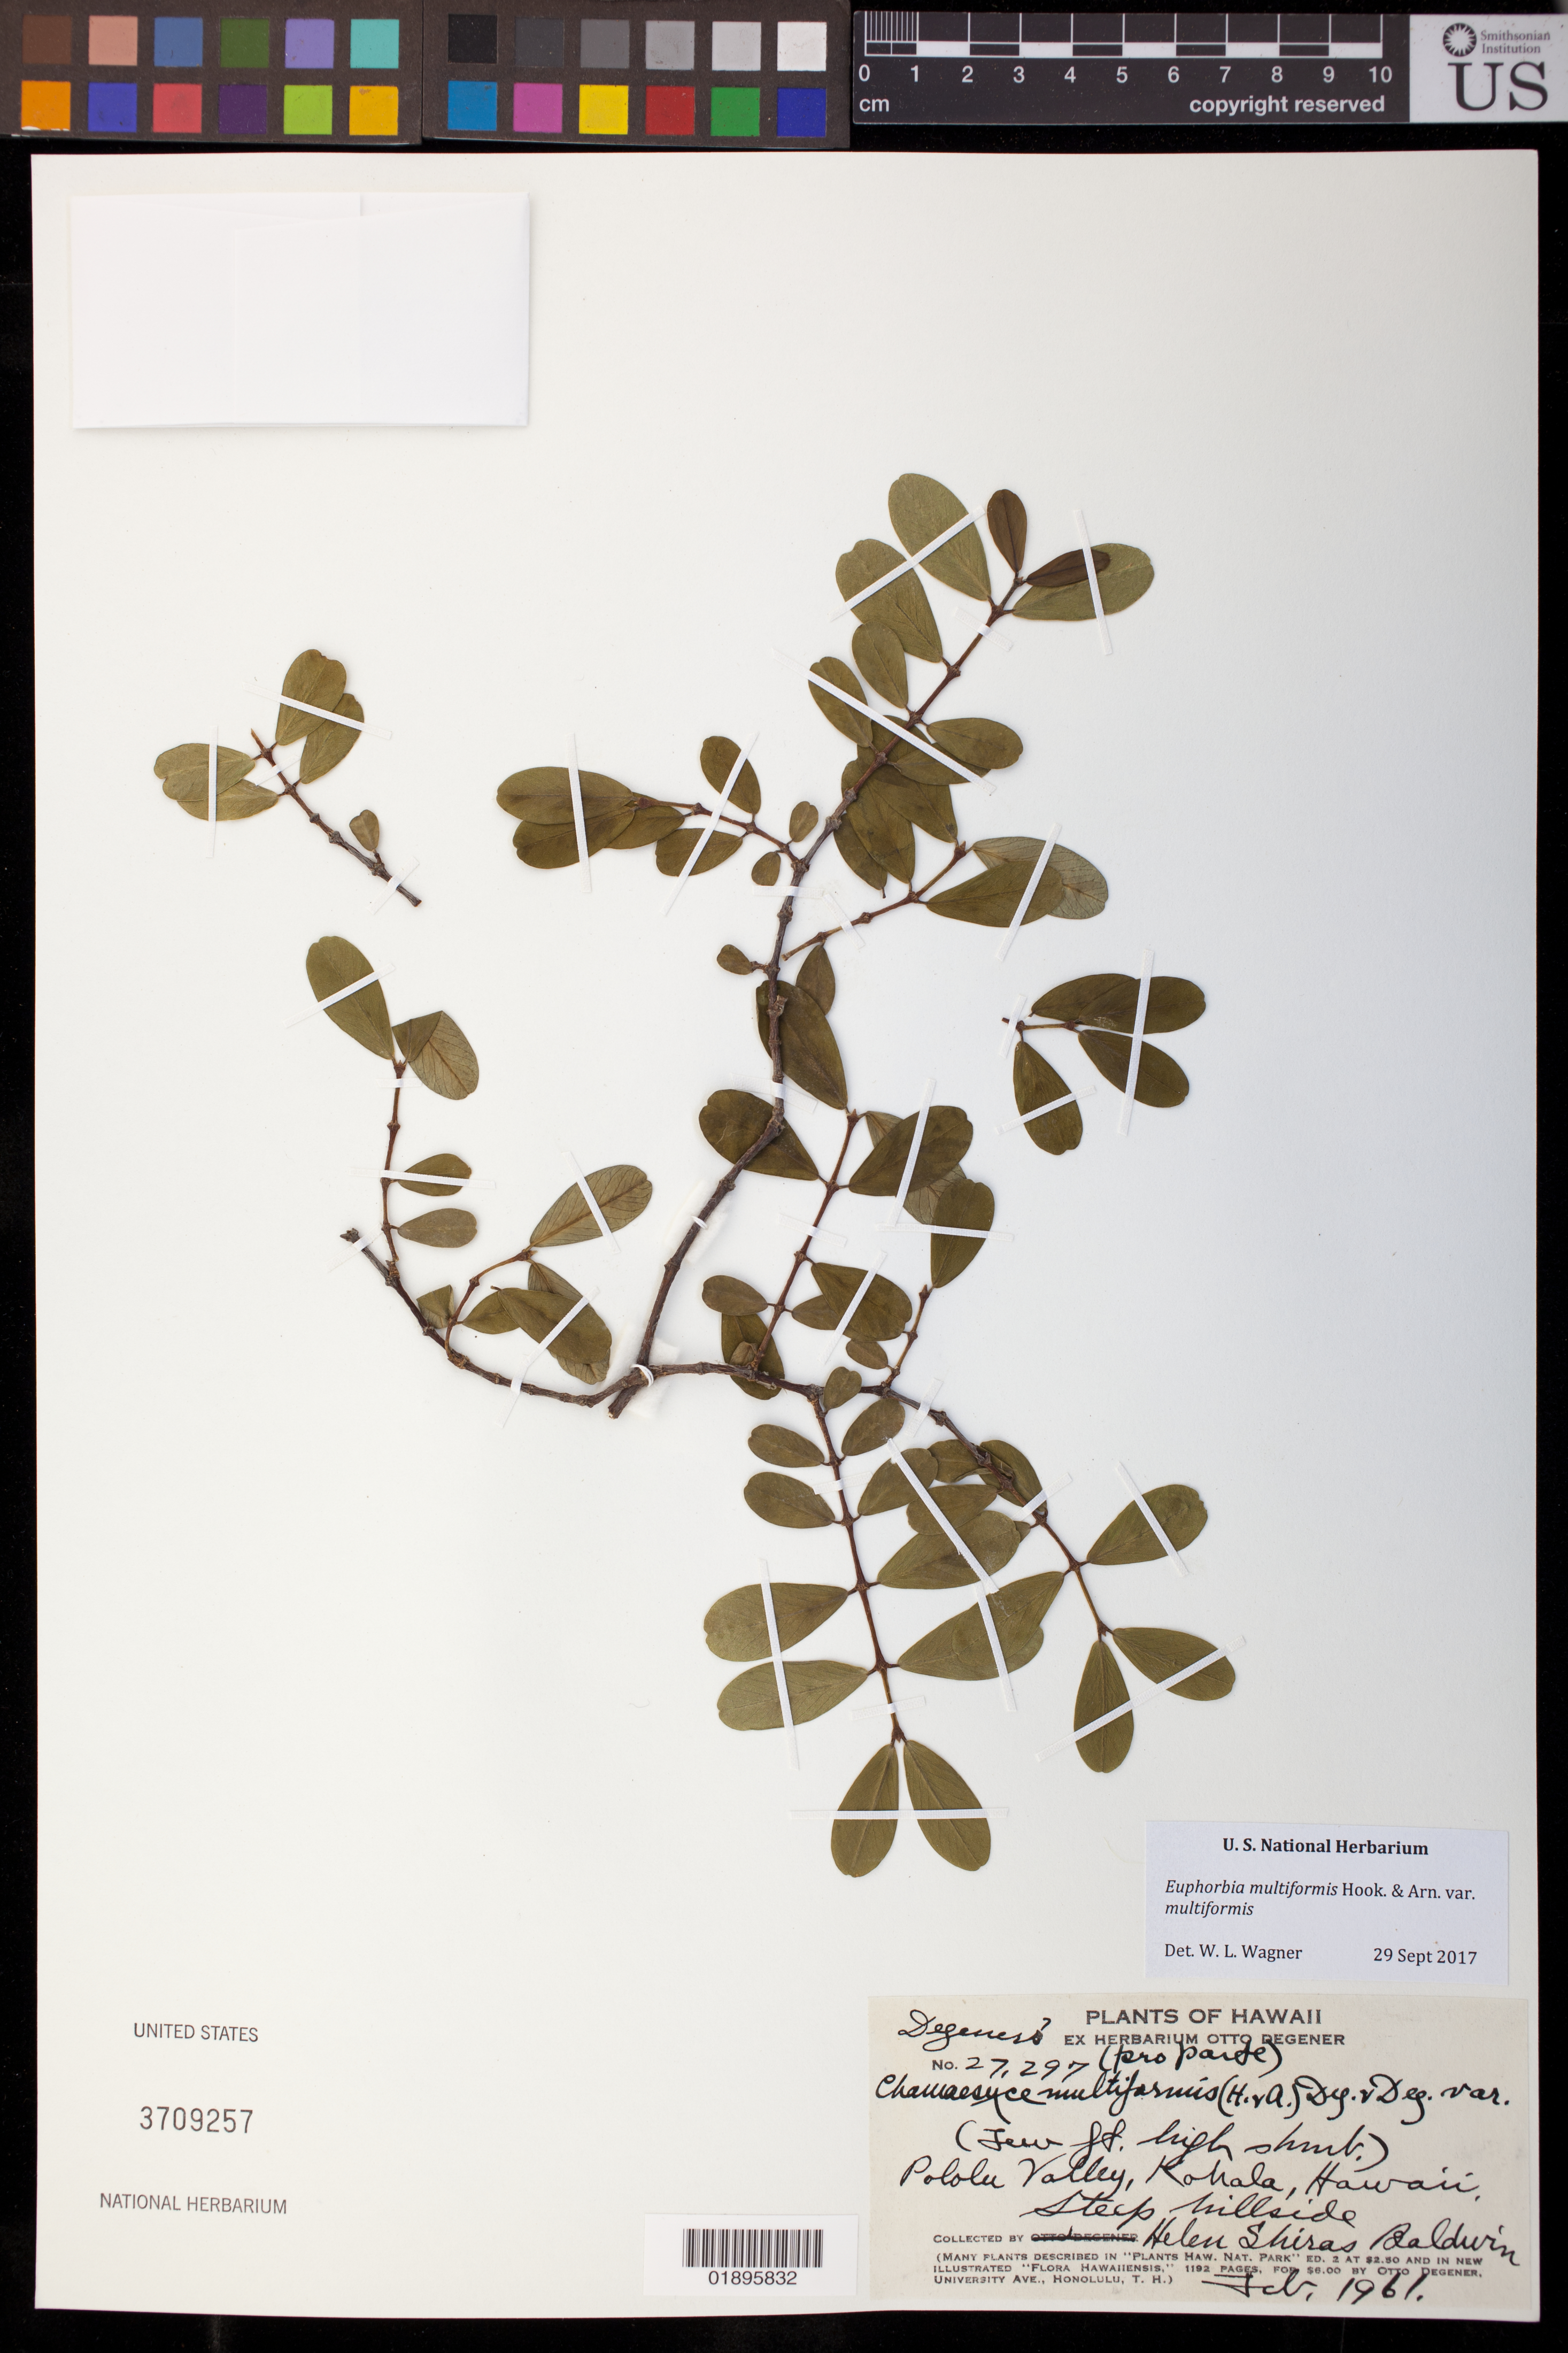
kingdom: Plantae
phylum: Tracheophyta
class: Magnoliopsida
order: Malpighiales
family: Euphorbiaceae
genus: Euphorbia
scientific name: Euphorbia multiformis var. multiformis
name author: Gaudich. ex Hook. & Arn.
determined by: Wagner, W. L., (BOT), Smithsonian Institution - National Museum of Natural History (UNITED STATES)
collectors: O. Degener & H. S. Baldwin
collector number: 27297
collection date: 1961-02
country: United States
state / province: Hawaii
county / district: Hawaii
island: Hawaii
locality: Pololu Valley, Kohala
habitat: Steep hillside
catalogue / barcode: US 3709257